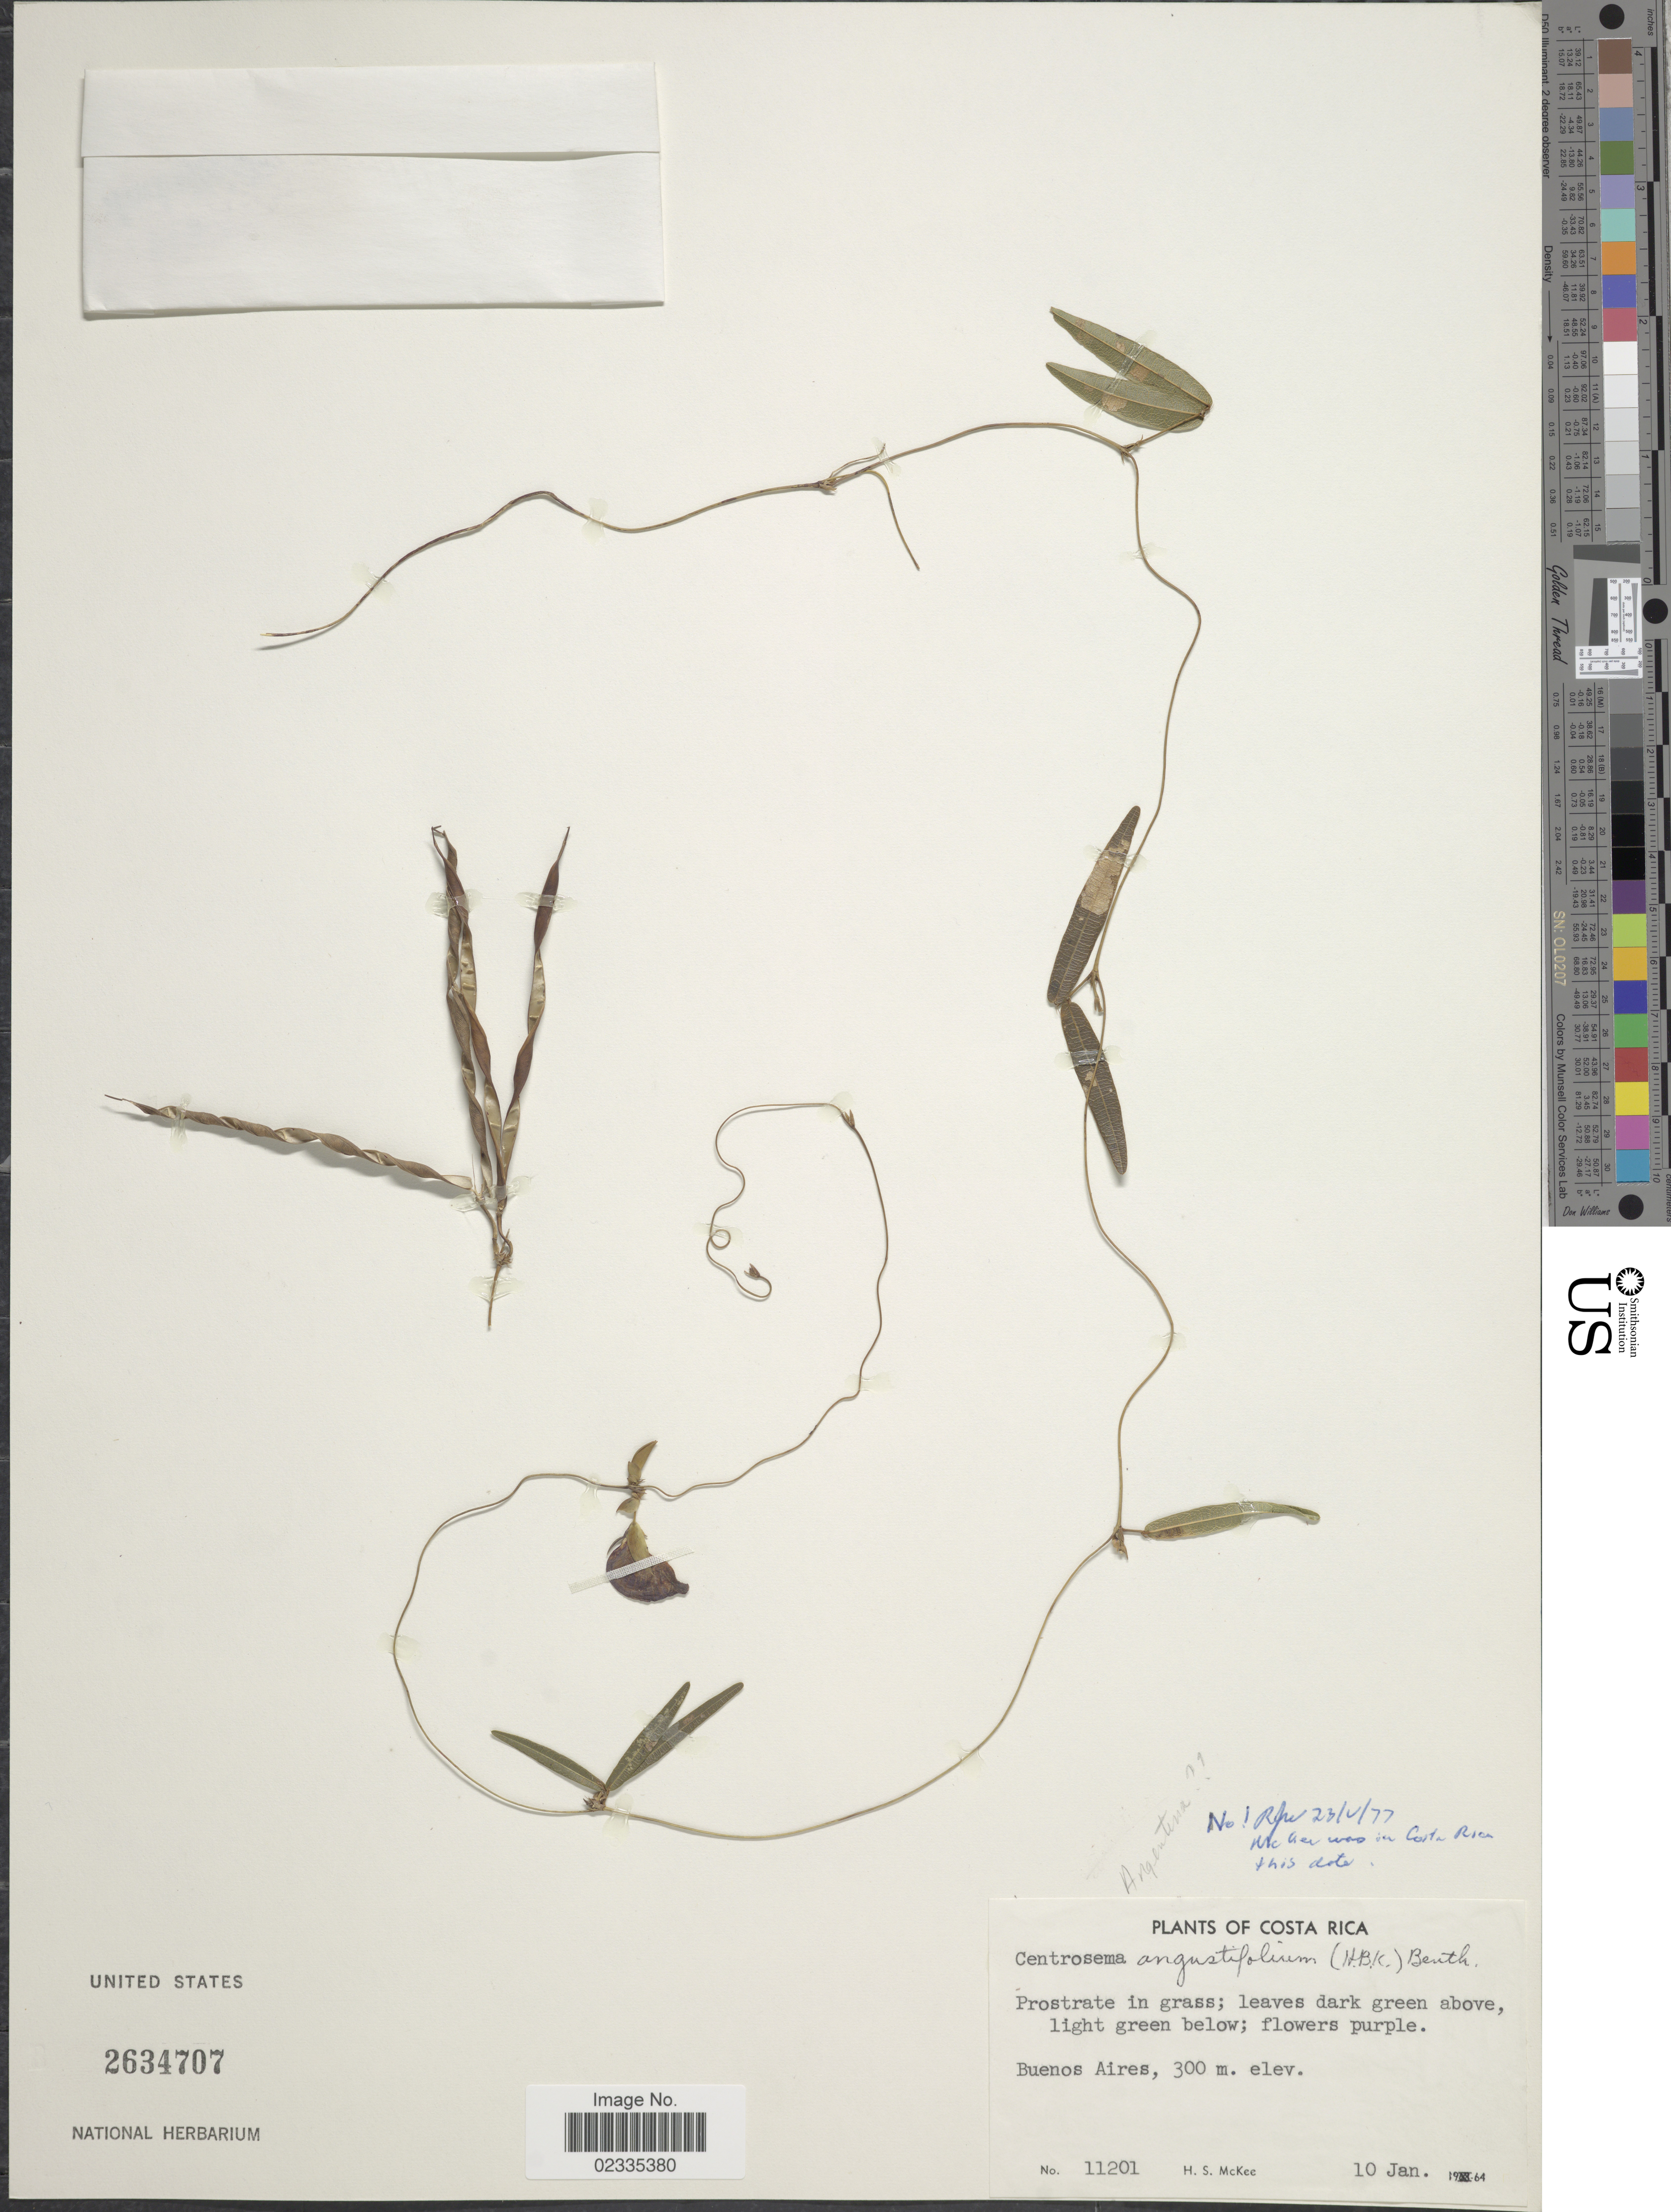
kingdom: Plantae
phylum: Tracheophyta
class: Magnoliopsida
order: Fabales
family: Fabaceae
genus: Centrosema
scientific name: Centrosema angustifolium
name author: (Kunth) Benth.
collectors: H. S. McKee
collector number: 11201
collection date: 1964-01-10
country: Costa Rica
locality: Buenos Aires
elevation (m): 300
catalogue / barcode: US 2634707